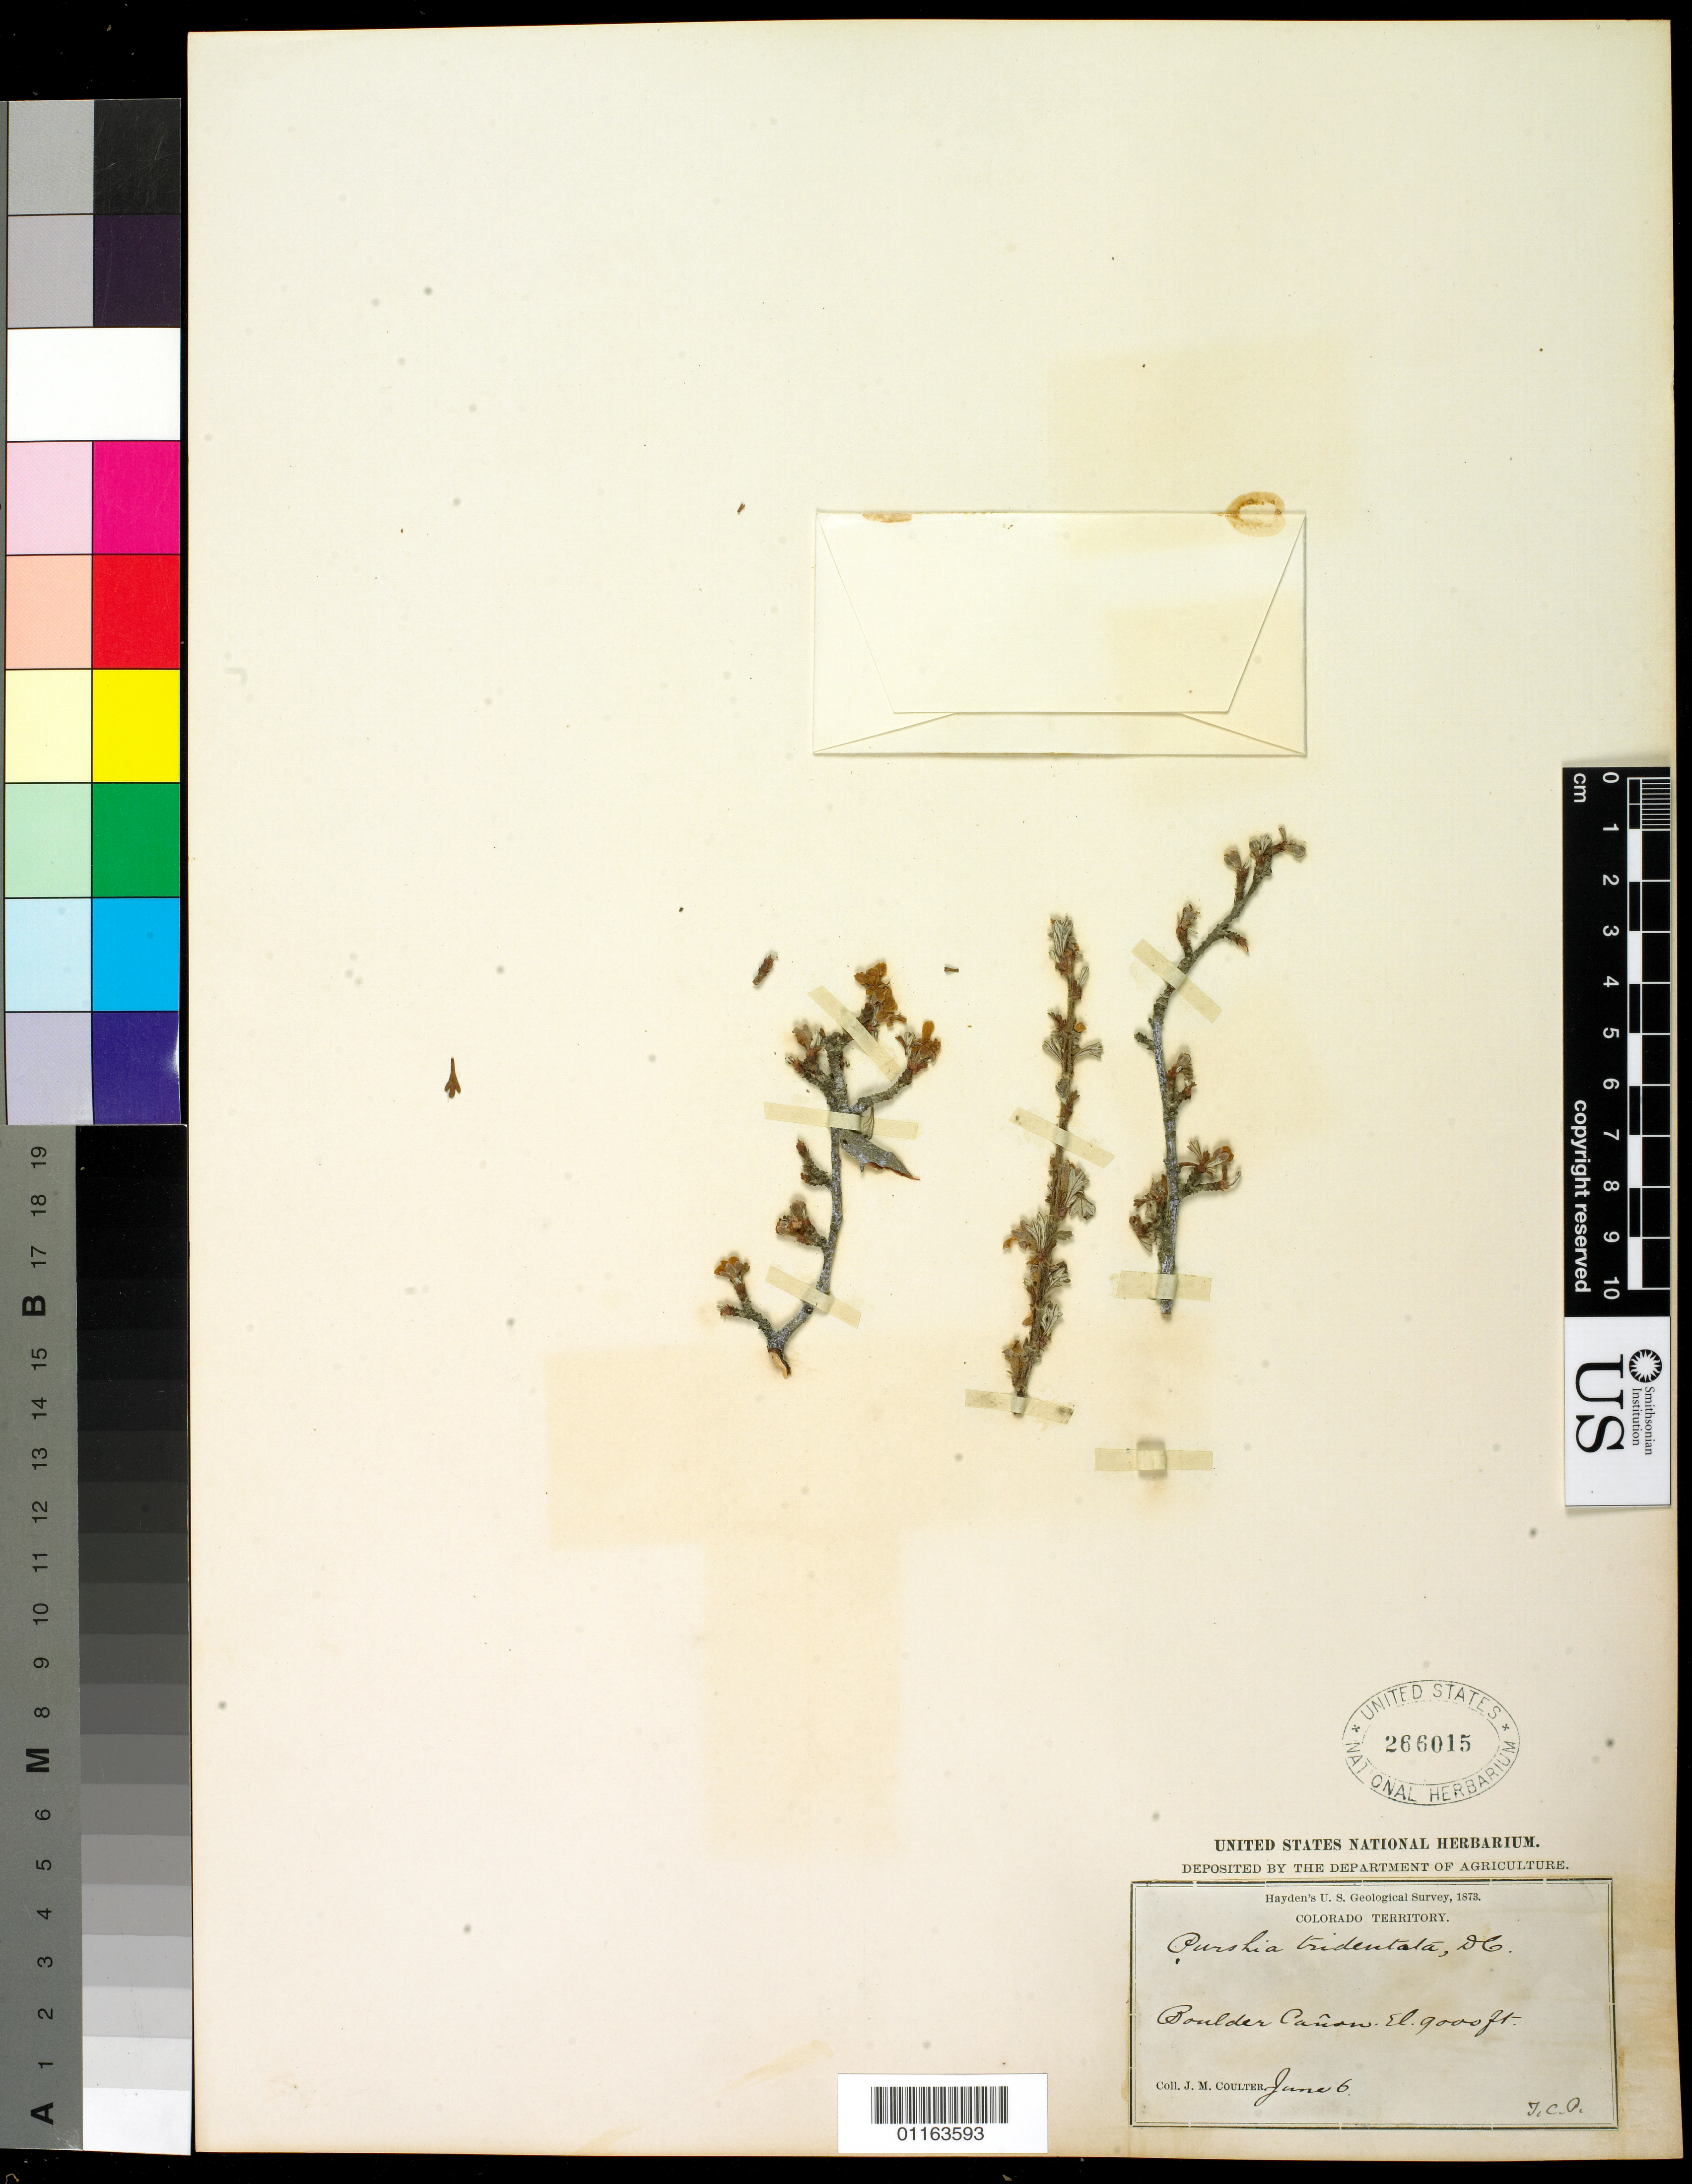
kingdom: Plantae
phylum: Tracheophyta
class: Magnoliopsida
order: Rosales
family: Rosaceae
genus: Purshia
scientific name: Purshia tridentata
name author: (Pursh) DC.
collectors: J. M. Coulter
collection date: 1873-06-06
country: United States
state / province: Colorado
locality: Boulder Canyon.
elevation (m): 2743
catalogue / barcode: US 266015